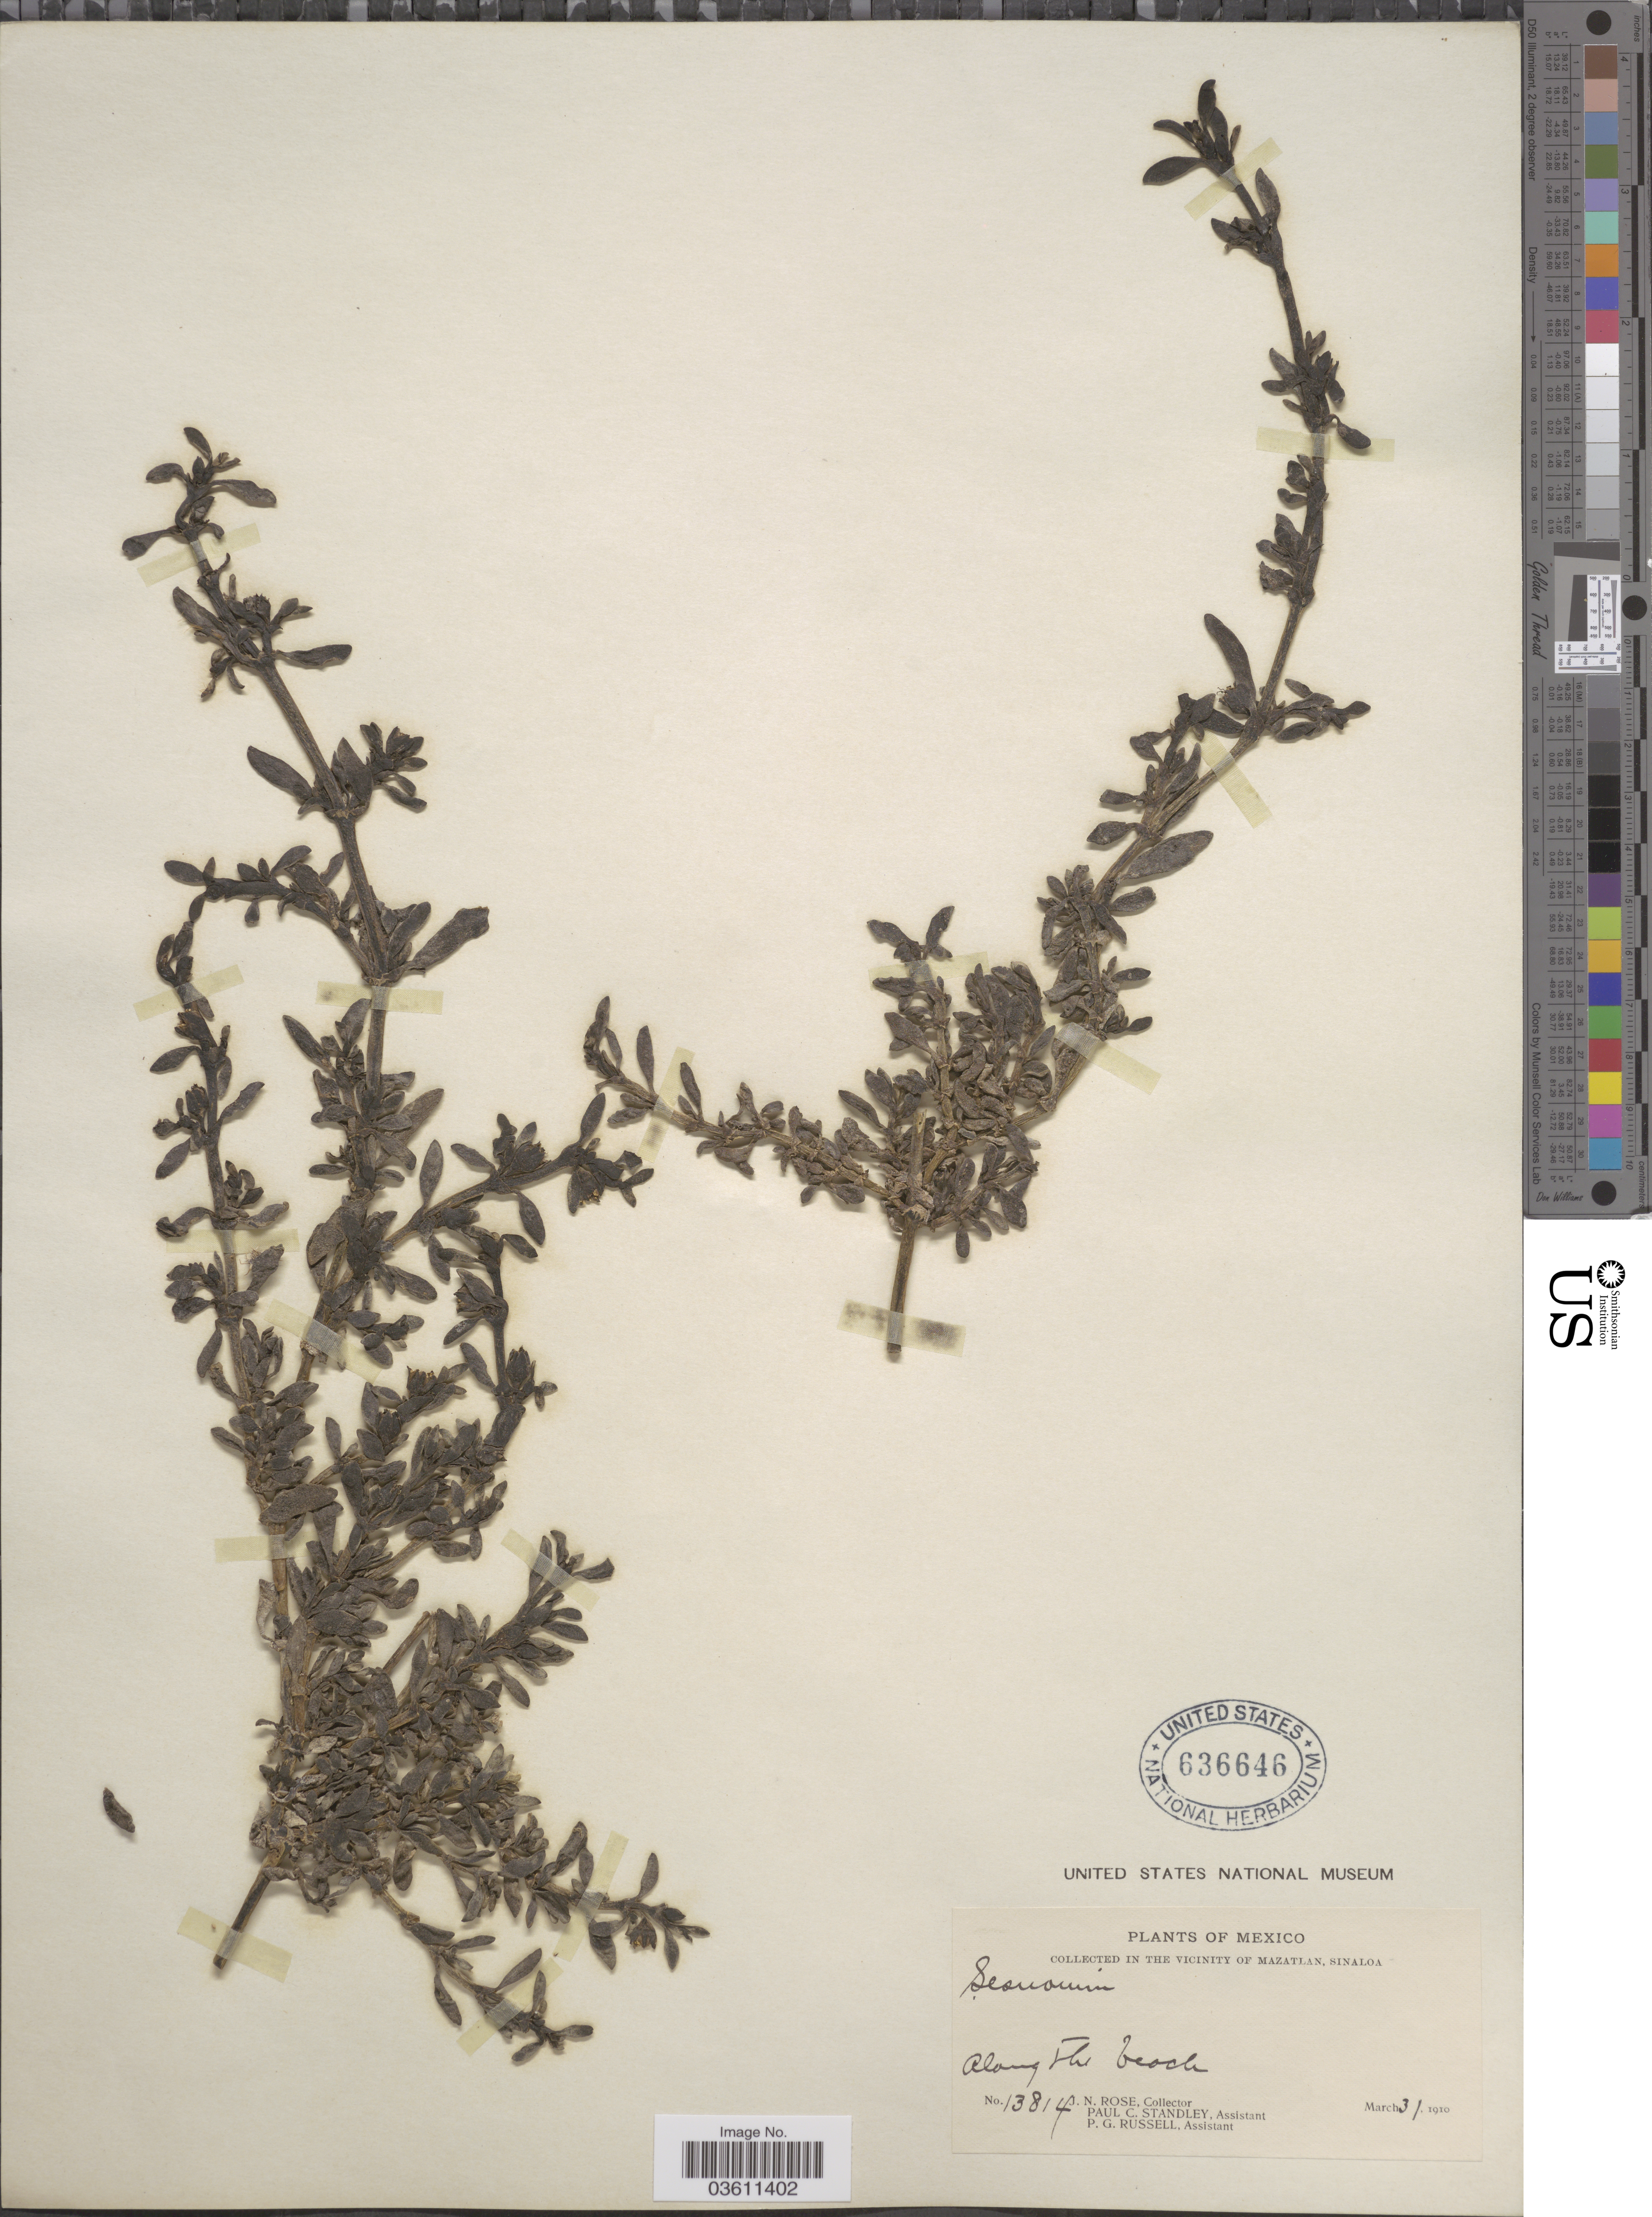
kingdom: Plantae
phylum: Tracheophyta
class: Magnoliopsida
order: Caryophyllales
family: Aizoaceae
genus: Sesuvium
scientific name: Sesuvium revolutifolium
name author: Ortega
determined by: Strong, Mark T., (BOT), Smithsonian Institution - National Museum of Natural History (UNITED STATES)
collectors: J. N. Rose, P. C. Standley & P. G. Russell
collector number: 13814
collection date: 1910-03-31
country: Mexico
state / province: Sinaloa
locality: In the Vicinity of Mazatlan. Along the beach.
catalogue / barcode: US 636646